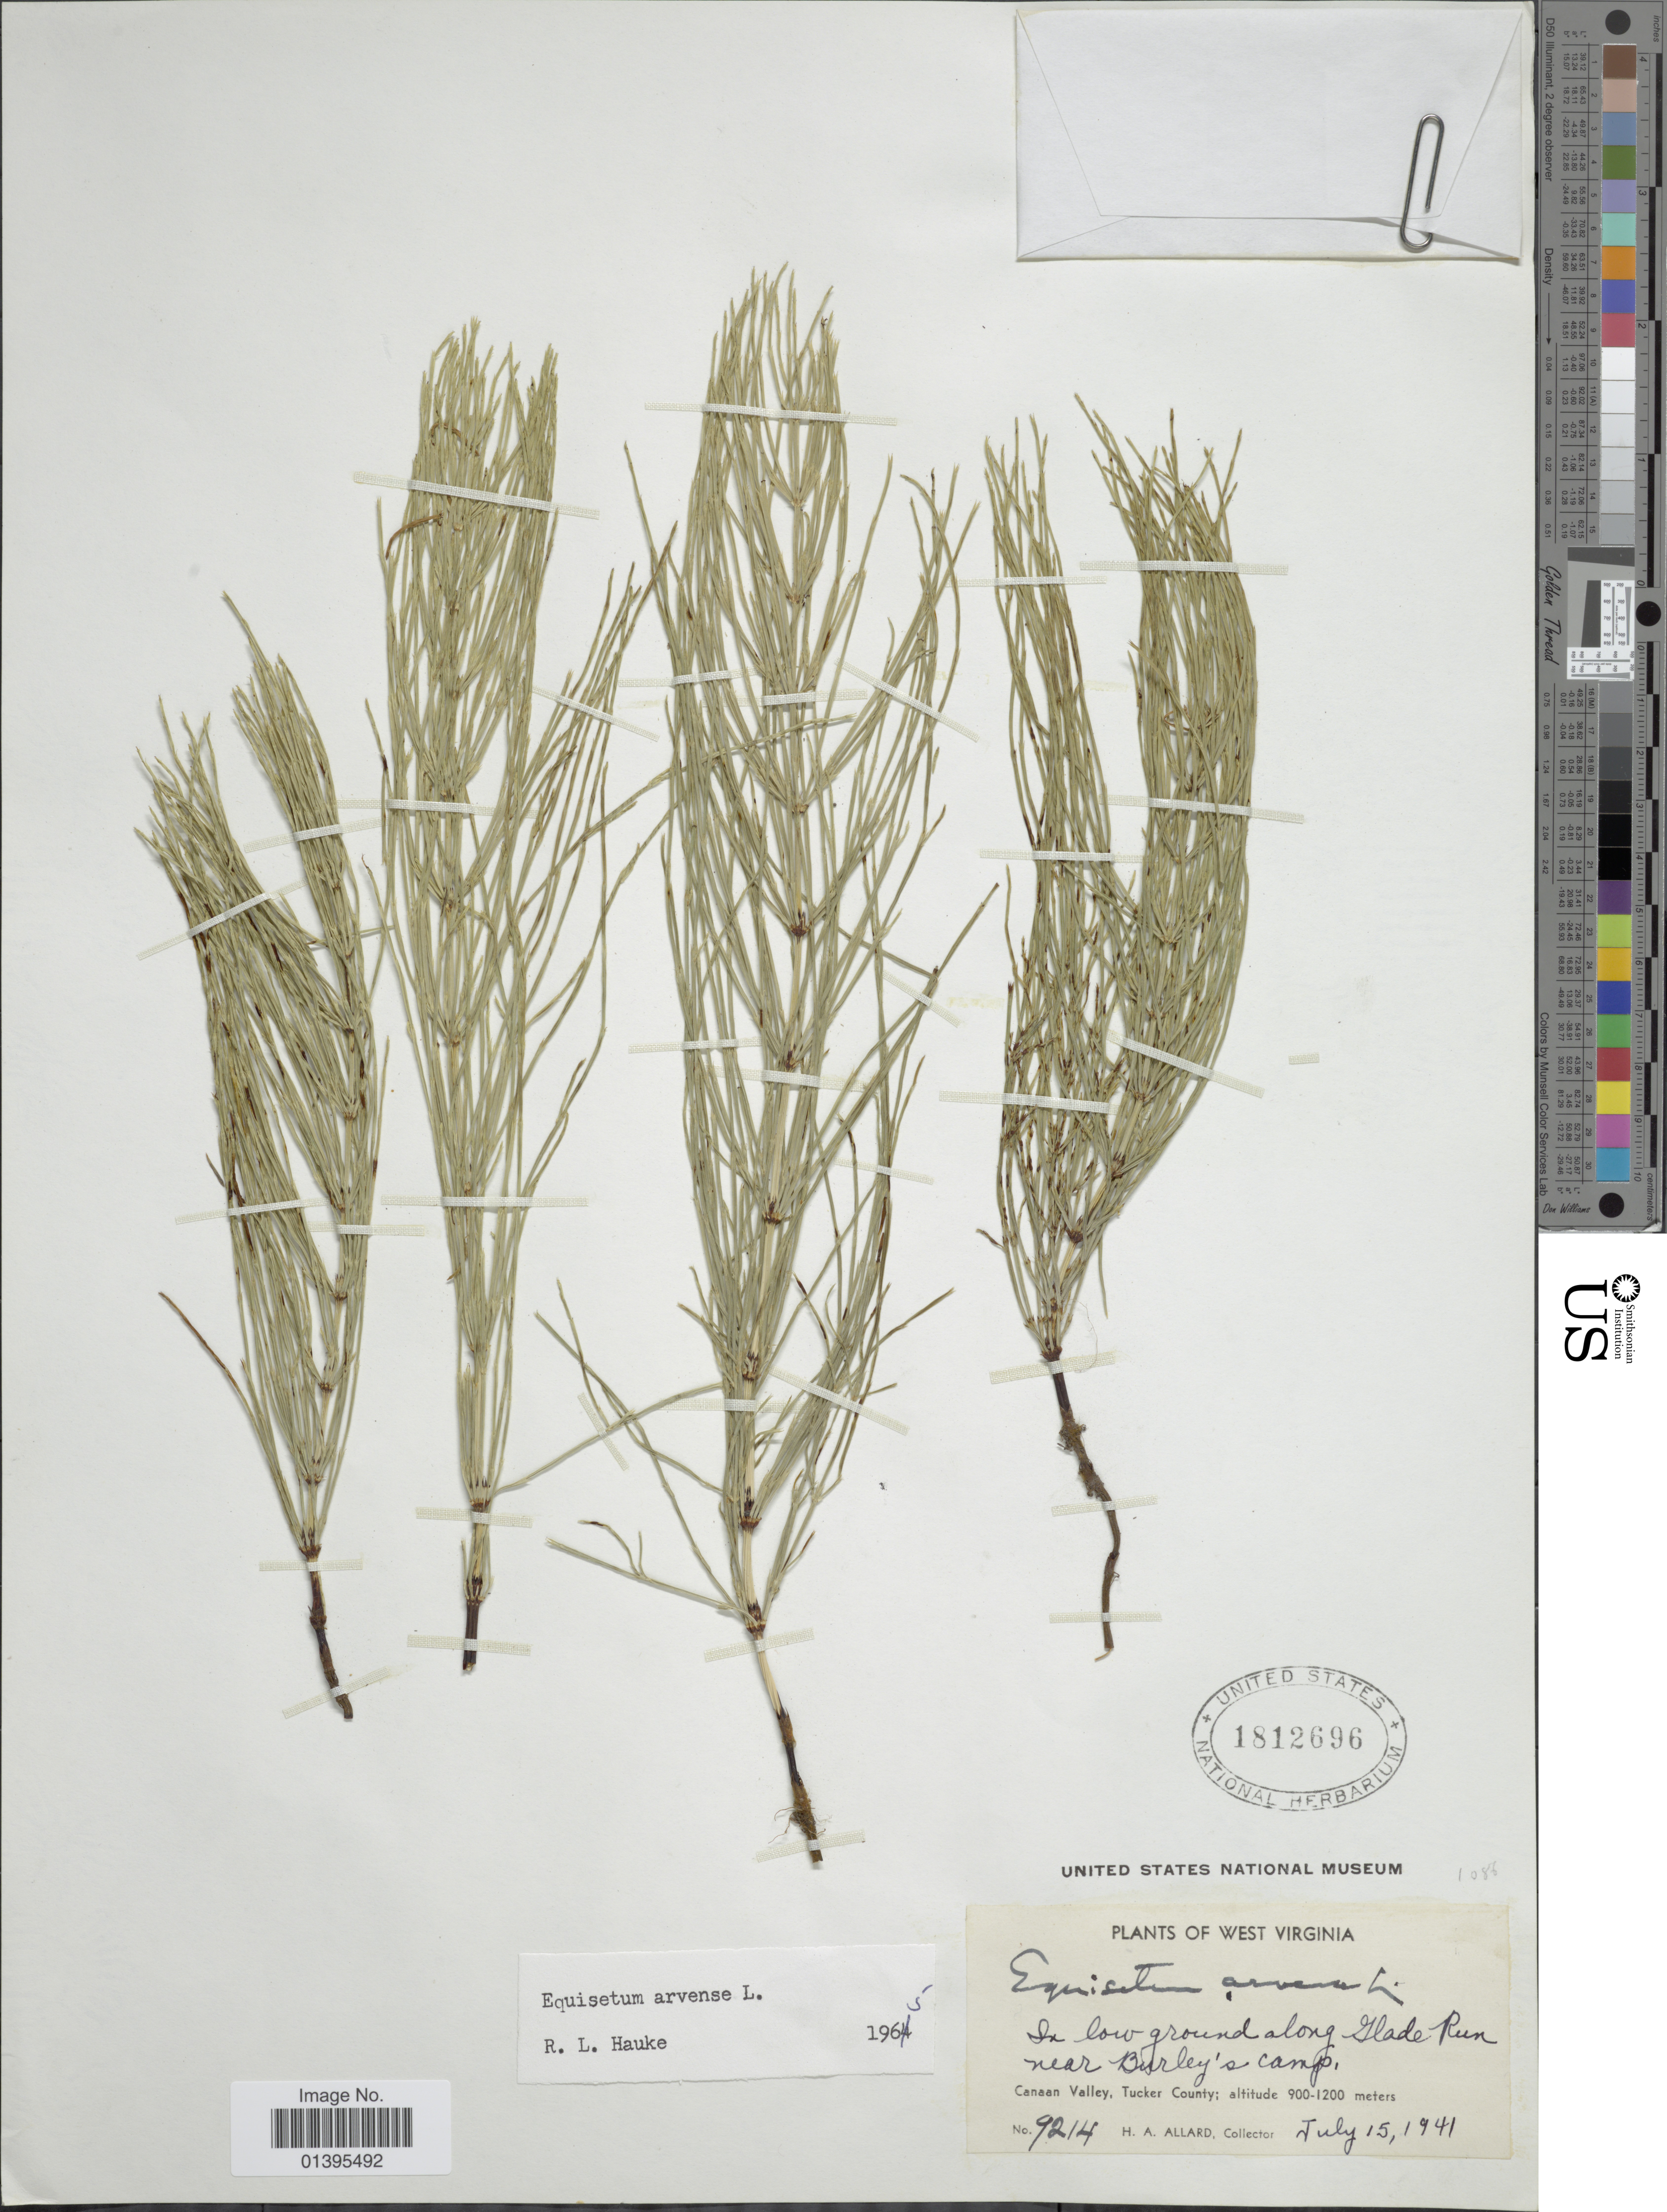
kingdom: Plantae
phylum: Tracheophyta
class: Polypodiopsida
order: Equisetales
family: Equisetaceae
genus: Equisetum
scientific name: Equisetum arvense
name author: L.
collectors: H. A. Allard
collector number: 9214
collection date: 1914-07-15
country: United States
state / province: West Virginia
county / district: Tucker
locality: In low ground along Glade Run near Burley's camp, Canaan Valley, Tucker County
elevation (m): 900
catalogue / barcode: US 1812696